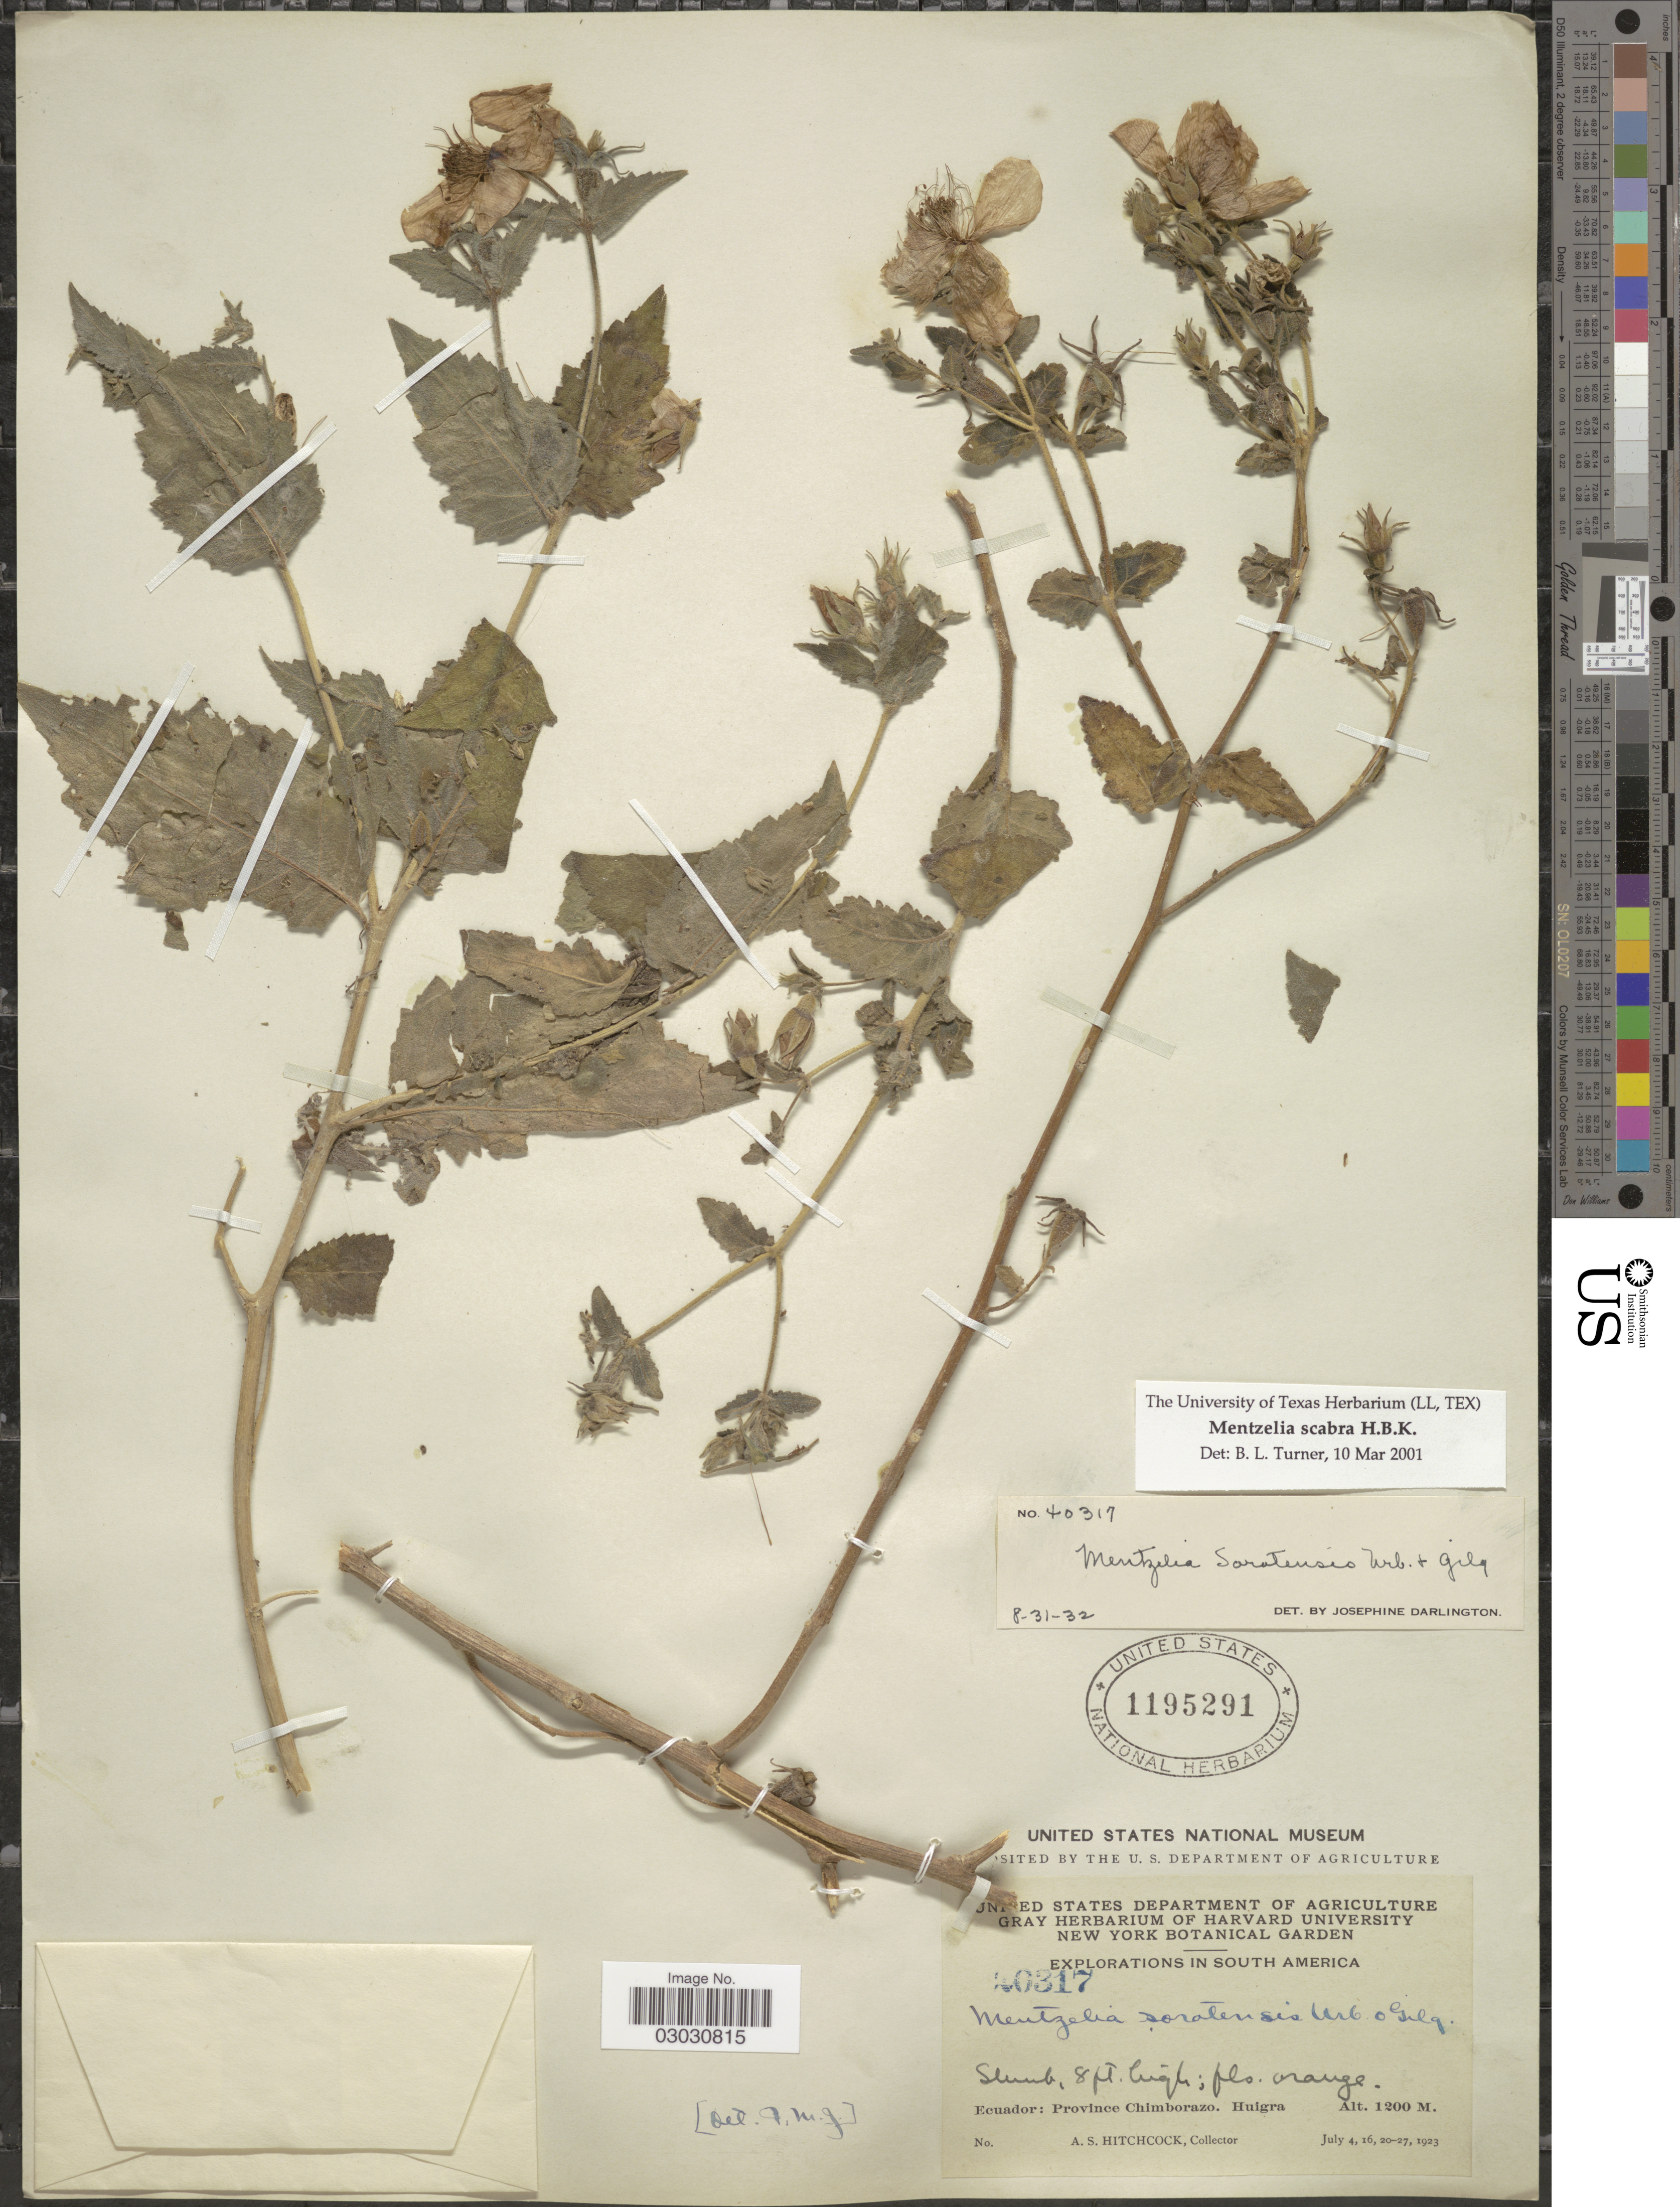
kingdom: Plantae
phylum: Tracheophyta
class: Magnoliopsida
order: Cornales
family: Loasaceae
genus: Mentzelia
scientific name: Mentzelia scabra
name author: Kunth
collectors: A. S. Hitchcock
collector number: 40317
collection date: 1923-07-04/1923-07-27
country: Ecuador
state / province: Chimborazo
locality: Huigra.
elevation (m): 1200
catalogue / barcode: US 1195291